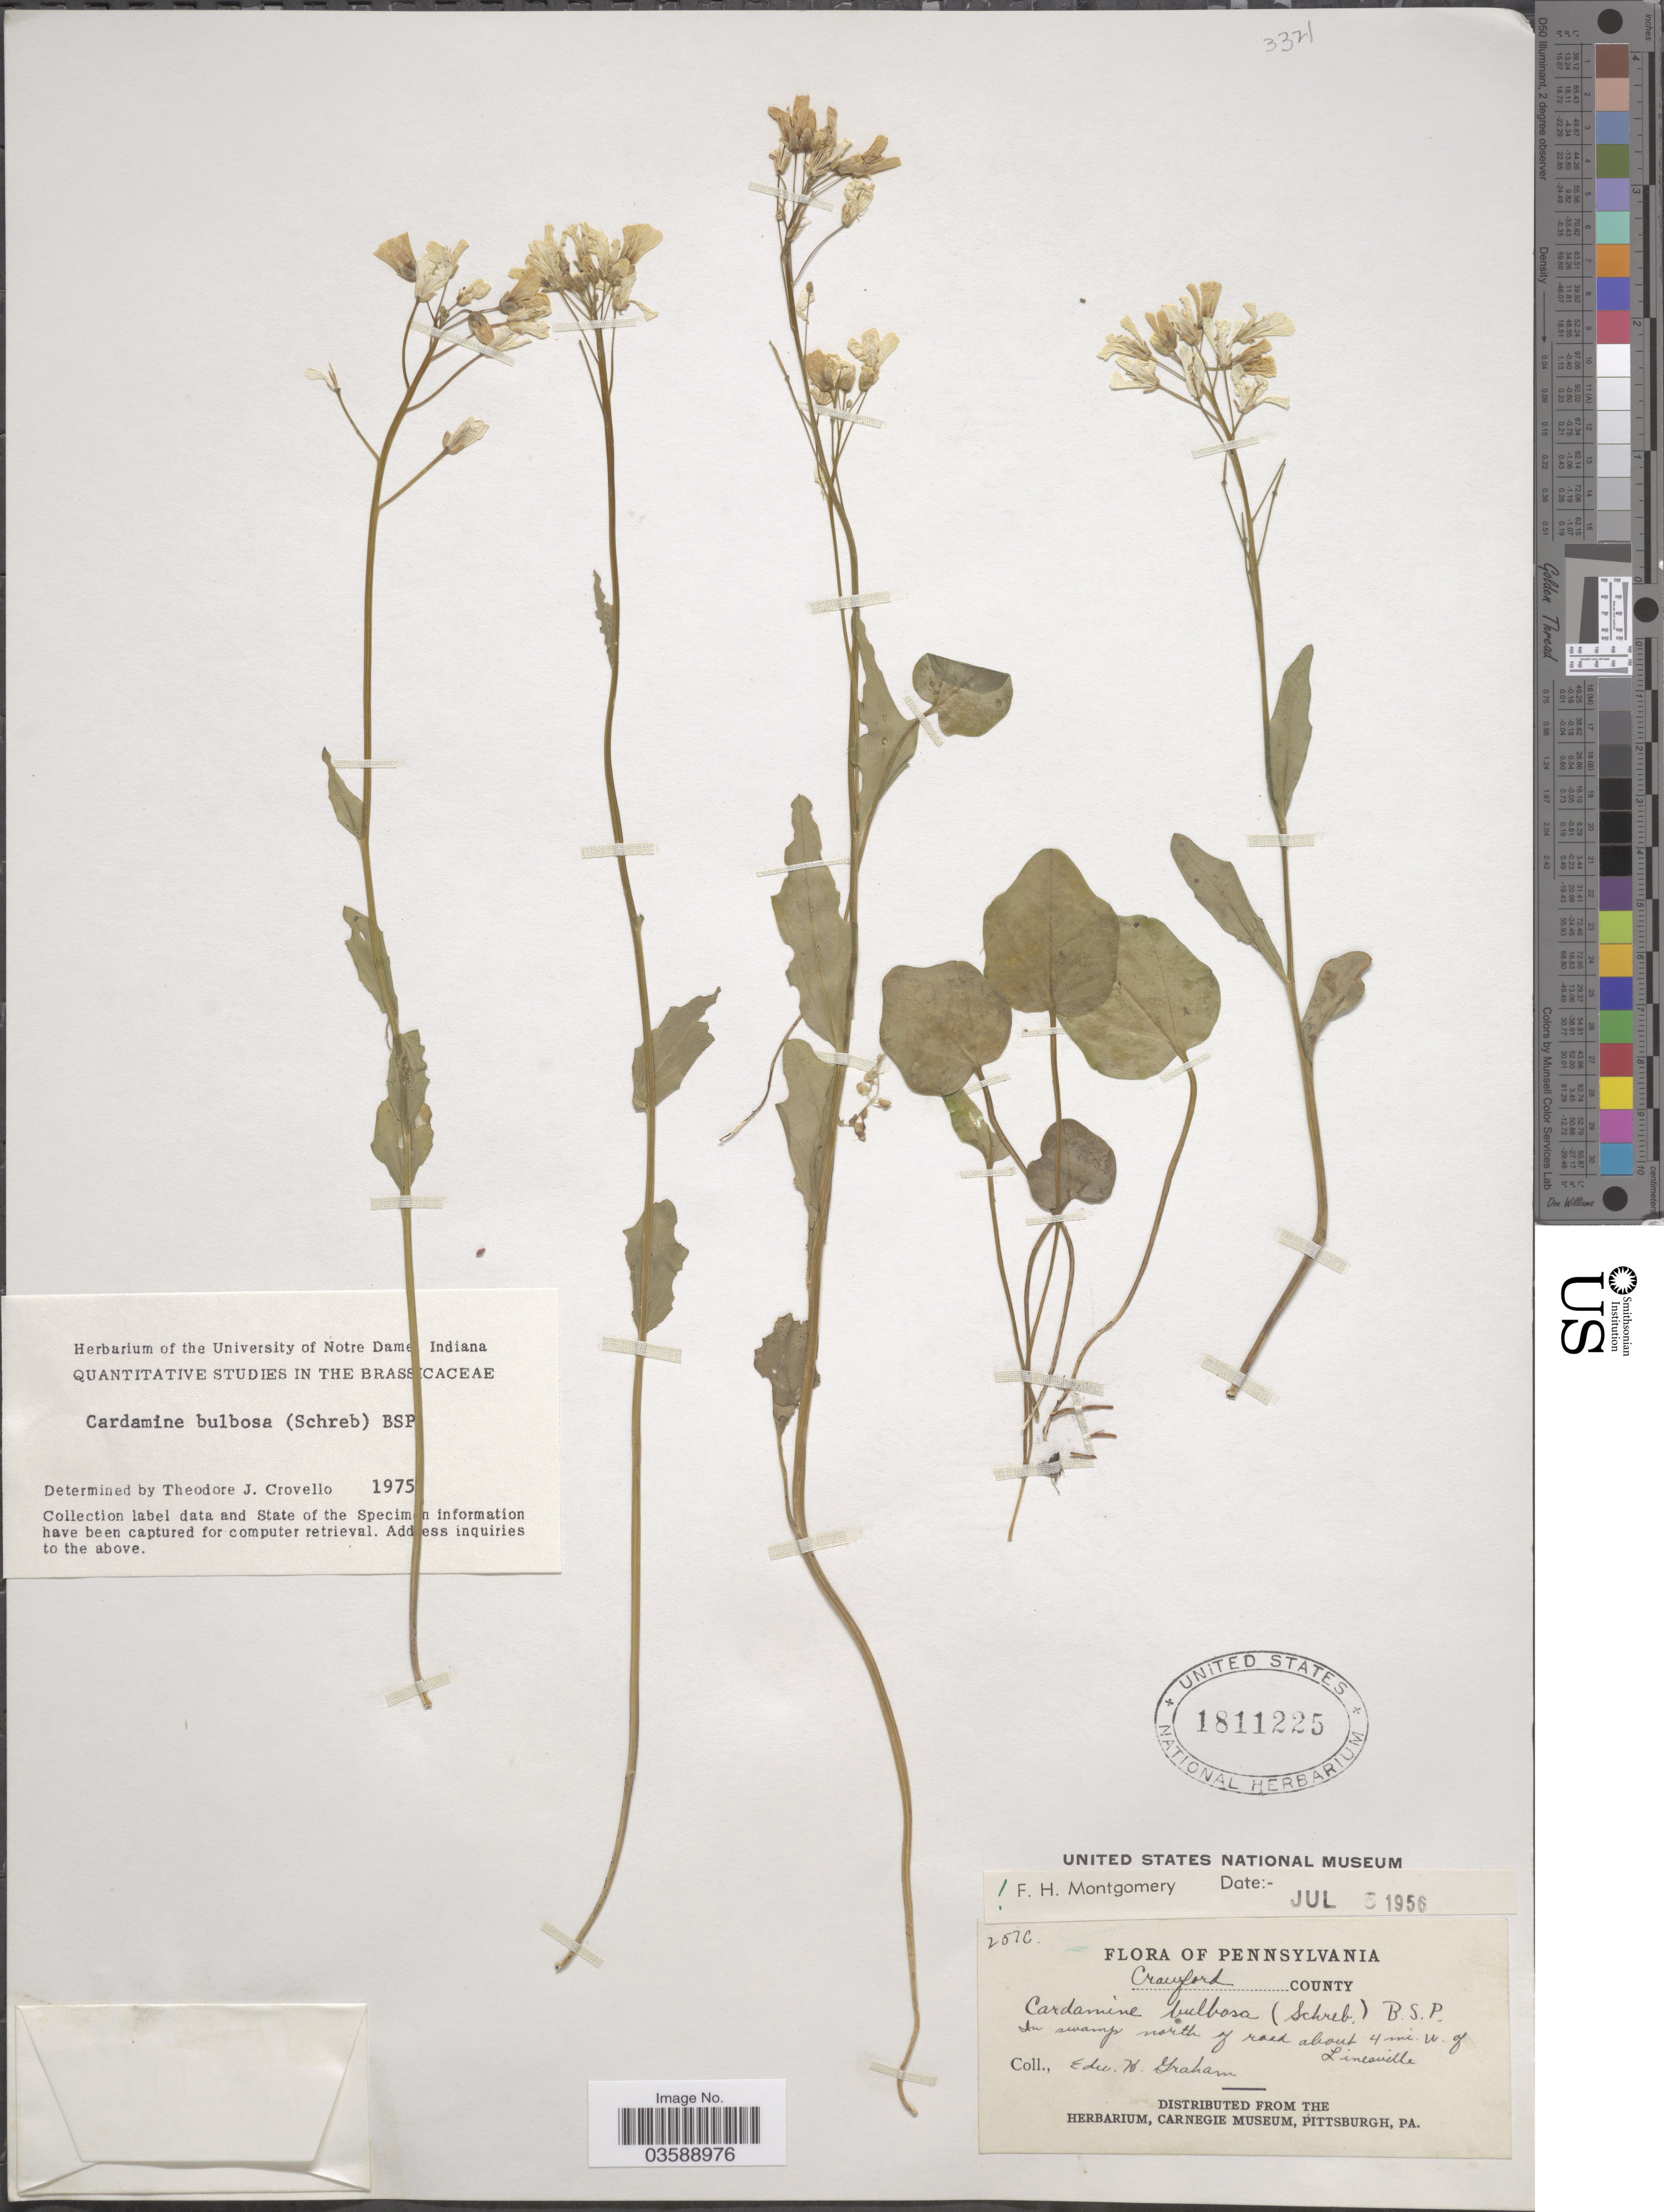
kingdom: Plantae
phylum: Tracheophyta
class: Magnoliopsida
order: Brassicales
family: Brassicaceae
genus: Cardamine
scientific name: Cardamine bulbosa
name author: (Schreb. ex Muhl.) Britton et al.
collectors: E. A. Graham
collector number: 257C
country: United States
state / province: Pennsylvania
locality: Crawford County. In swamp north of road about 4 mi. W. of Linesville.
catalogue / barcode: US 1811225